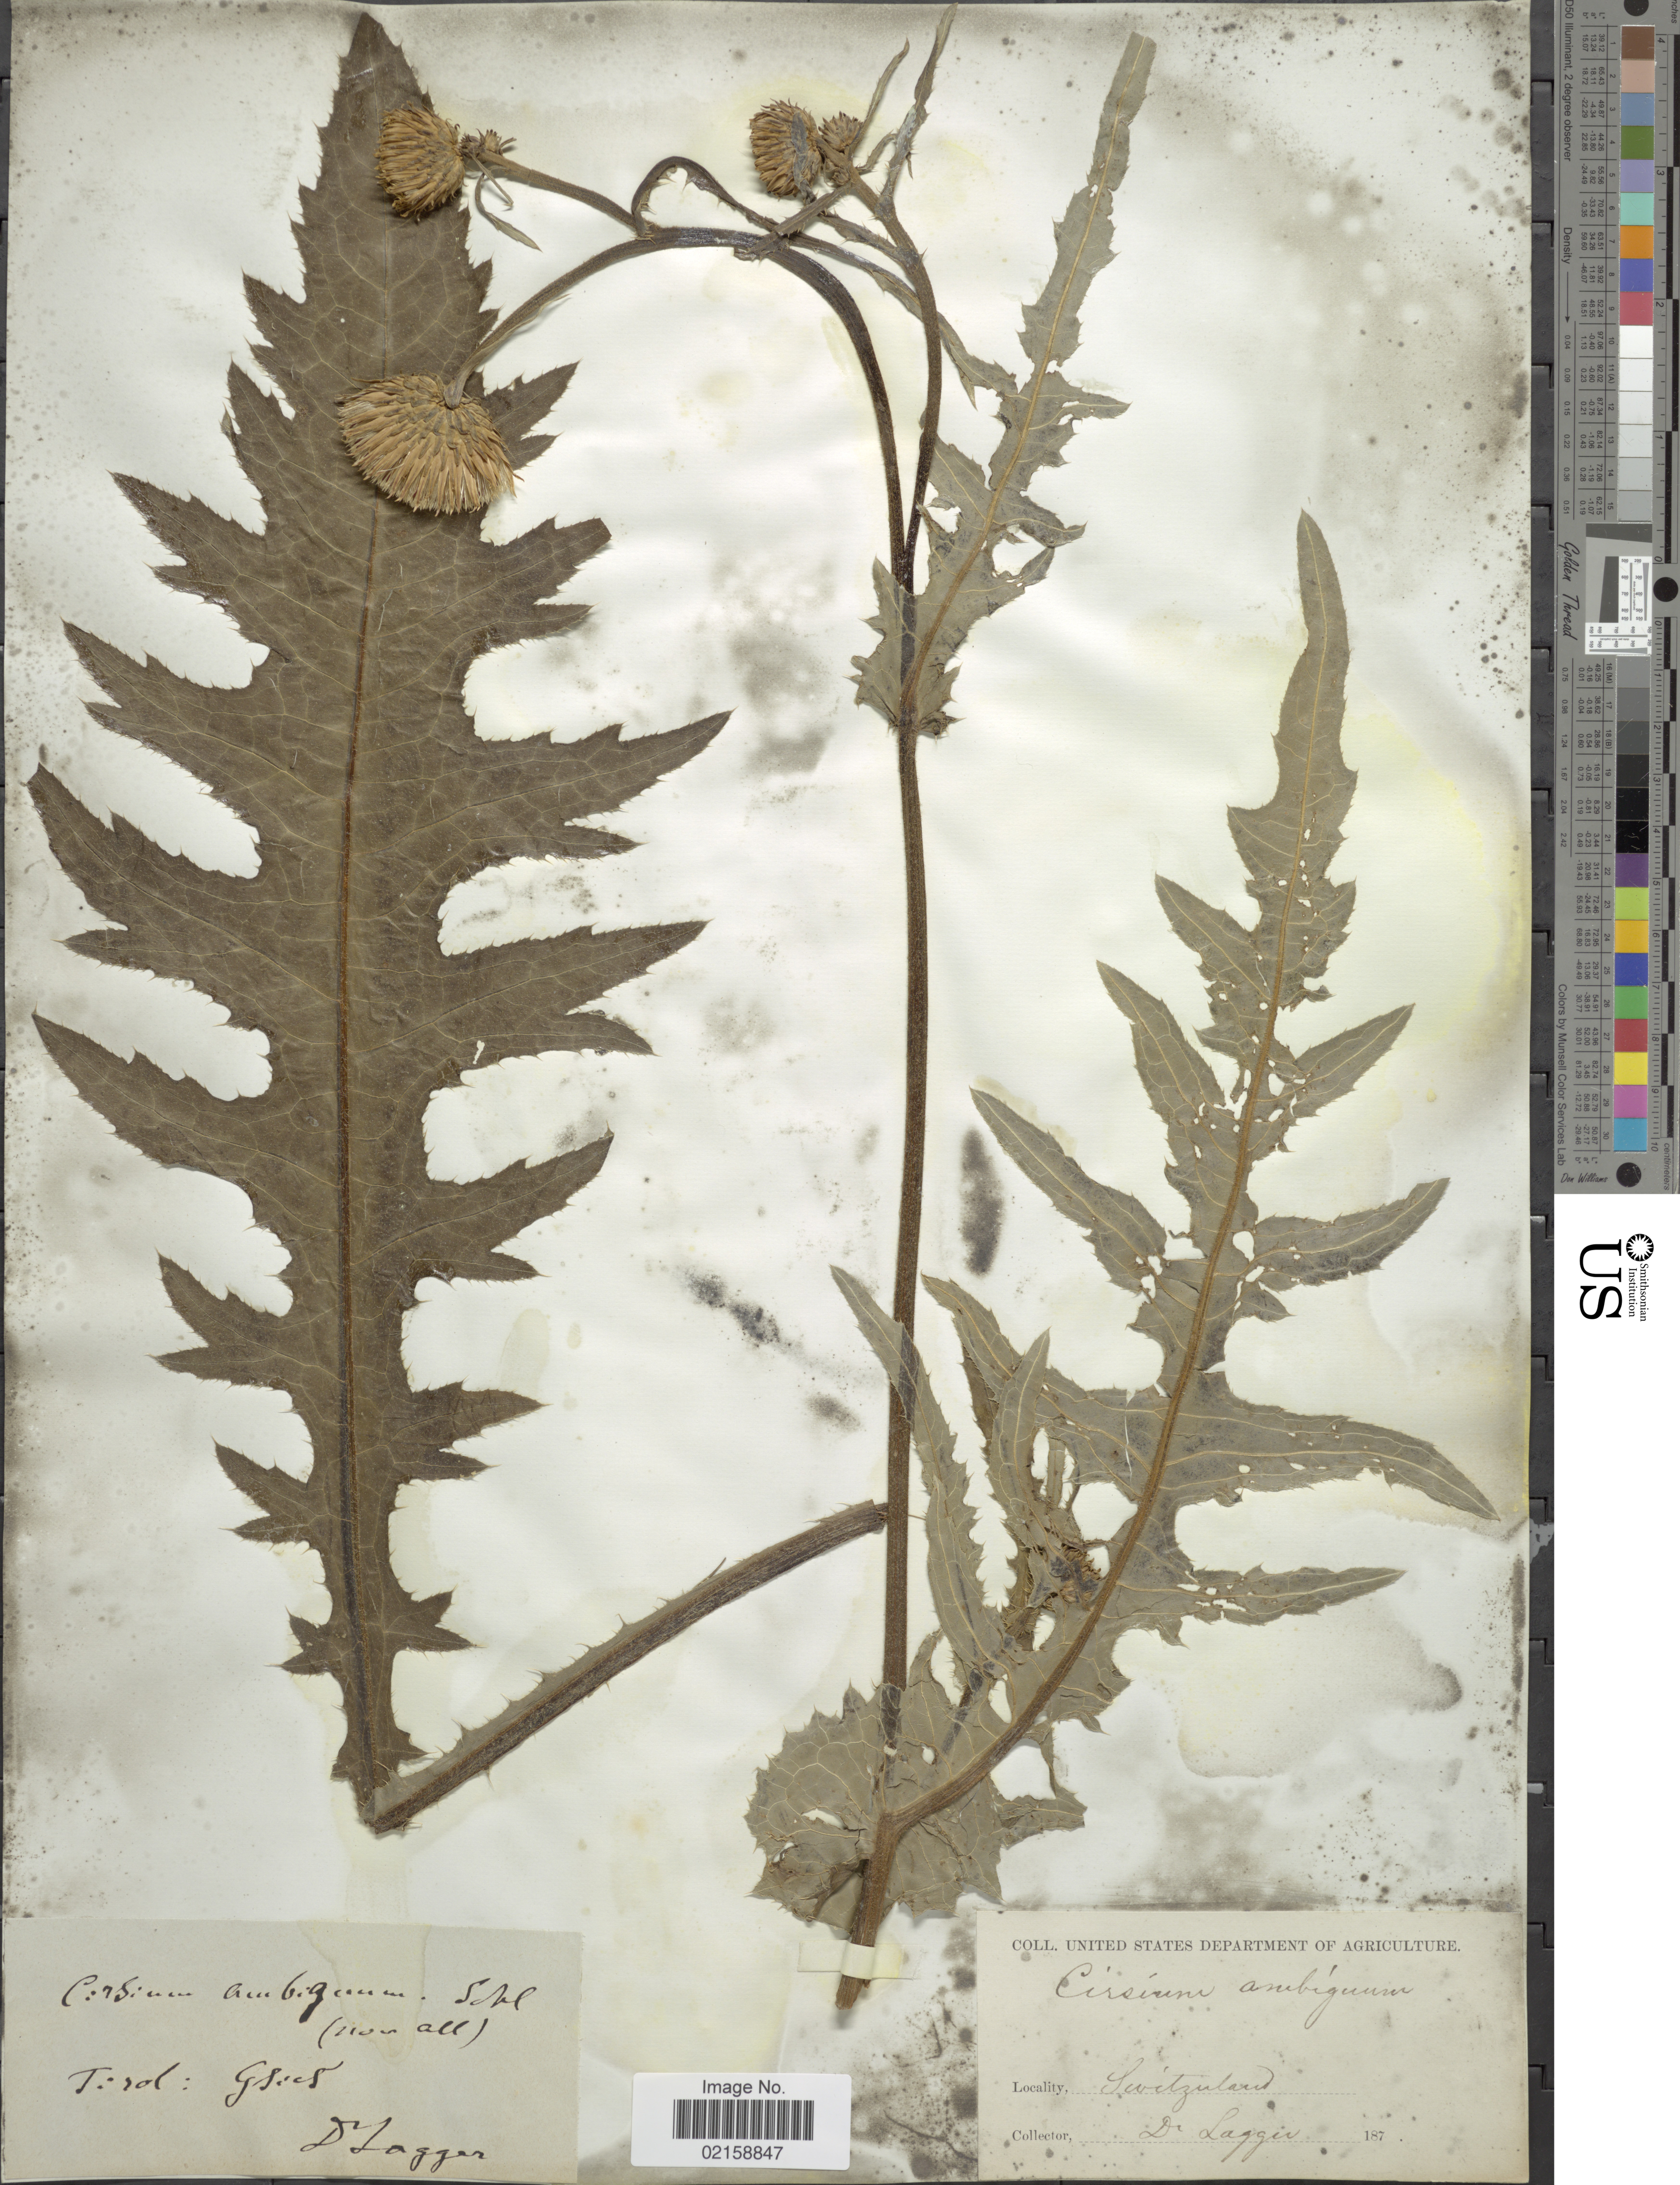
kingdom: Plantae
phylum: Tracheophyta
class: Magnoliopsida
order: Asterales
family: Asteraceae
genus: Cirsium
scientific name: Cirsium heterophyllum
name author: (L.) Hill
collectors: D. Lagger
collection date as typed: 187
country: Italy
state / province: Trentino-Alto Adige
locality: Tirol: Gsies